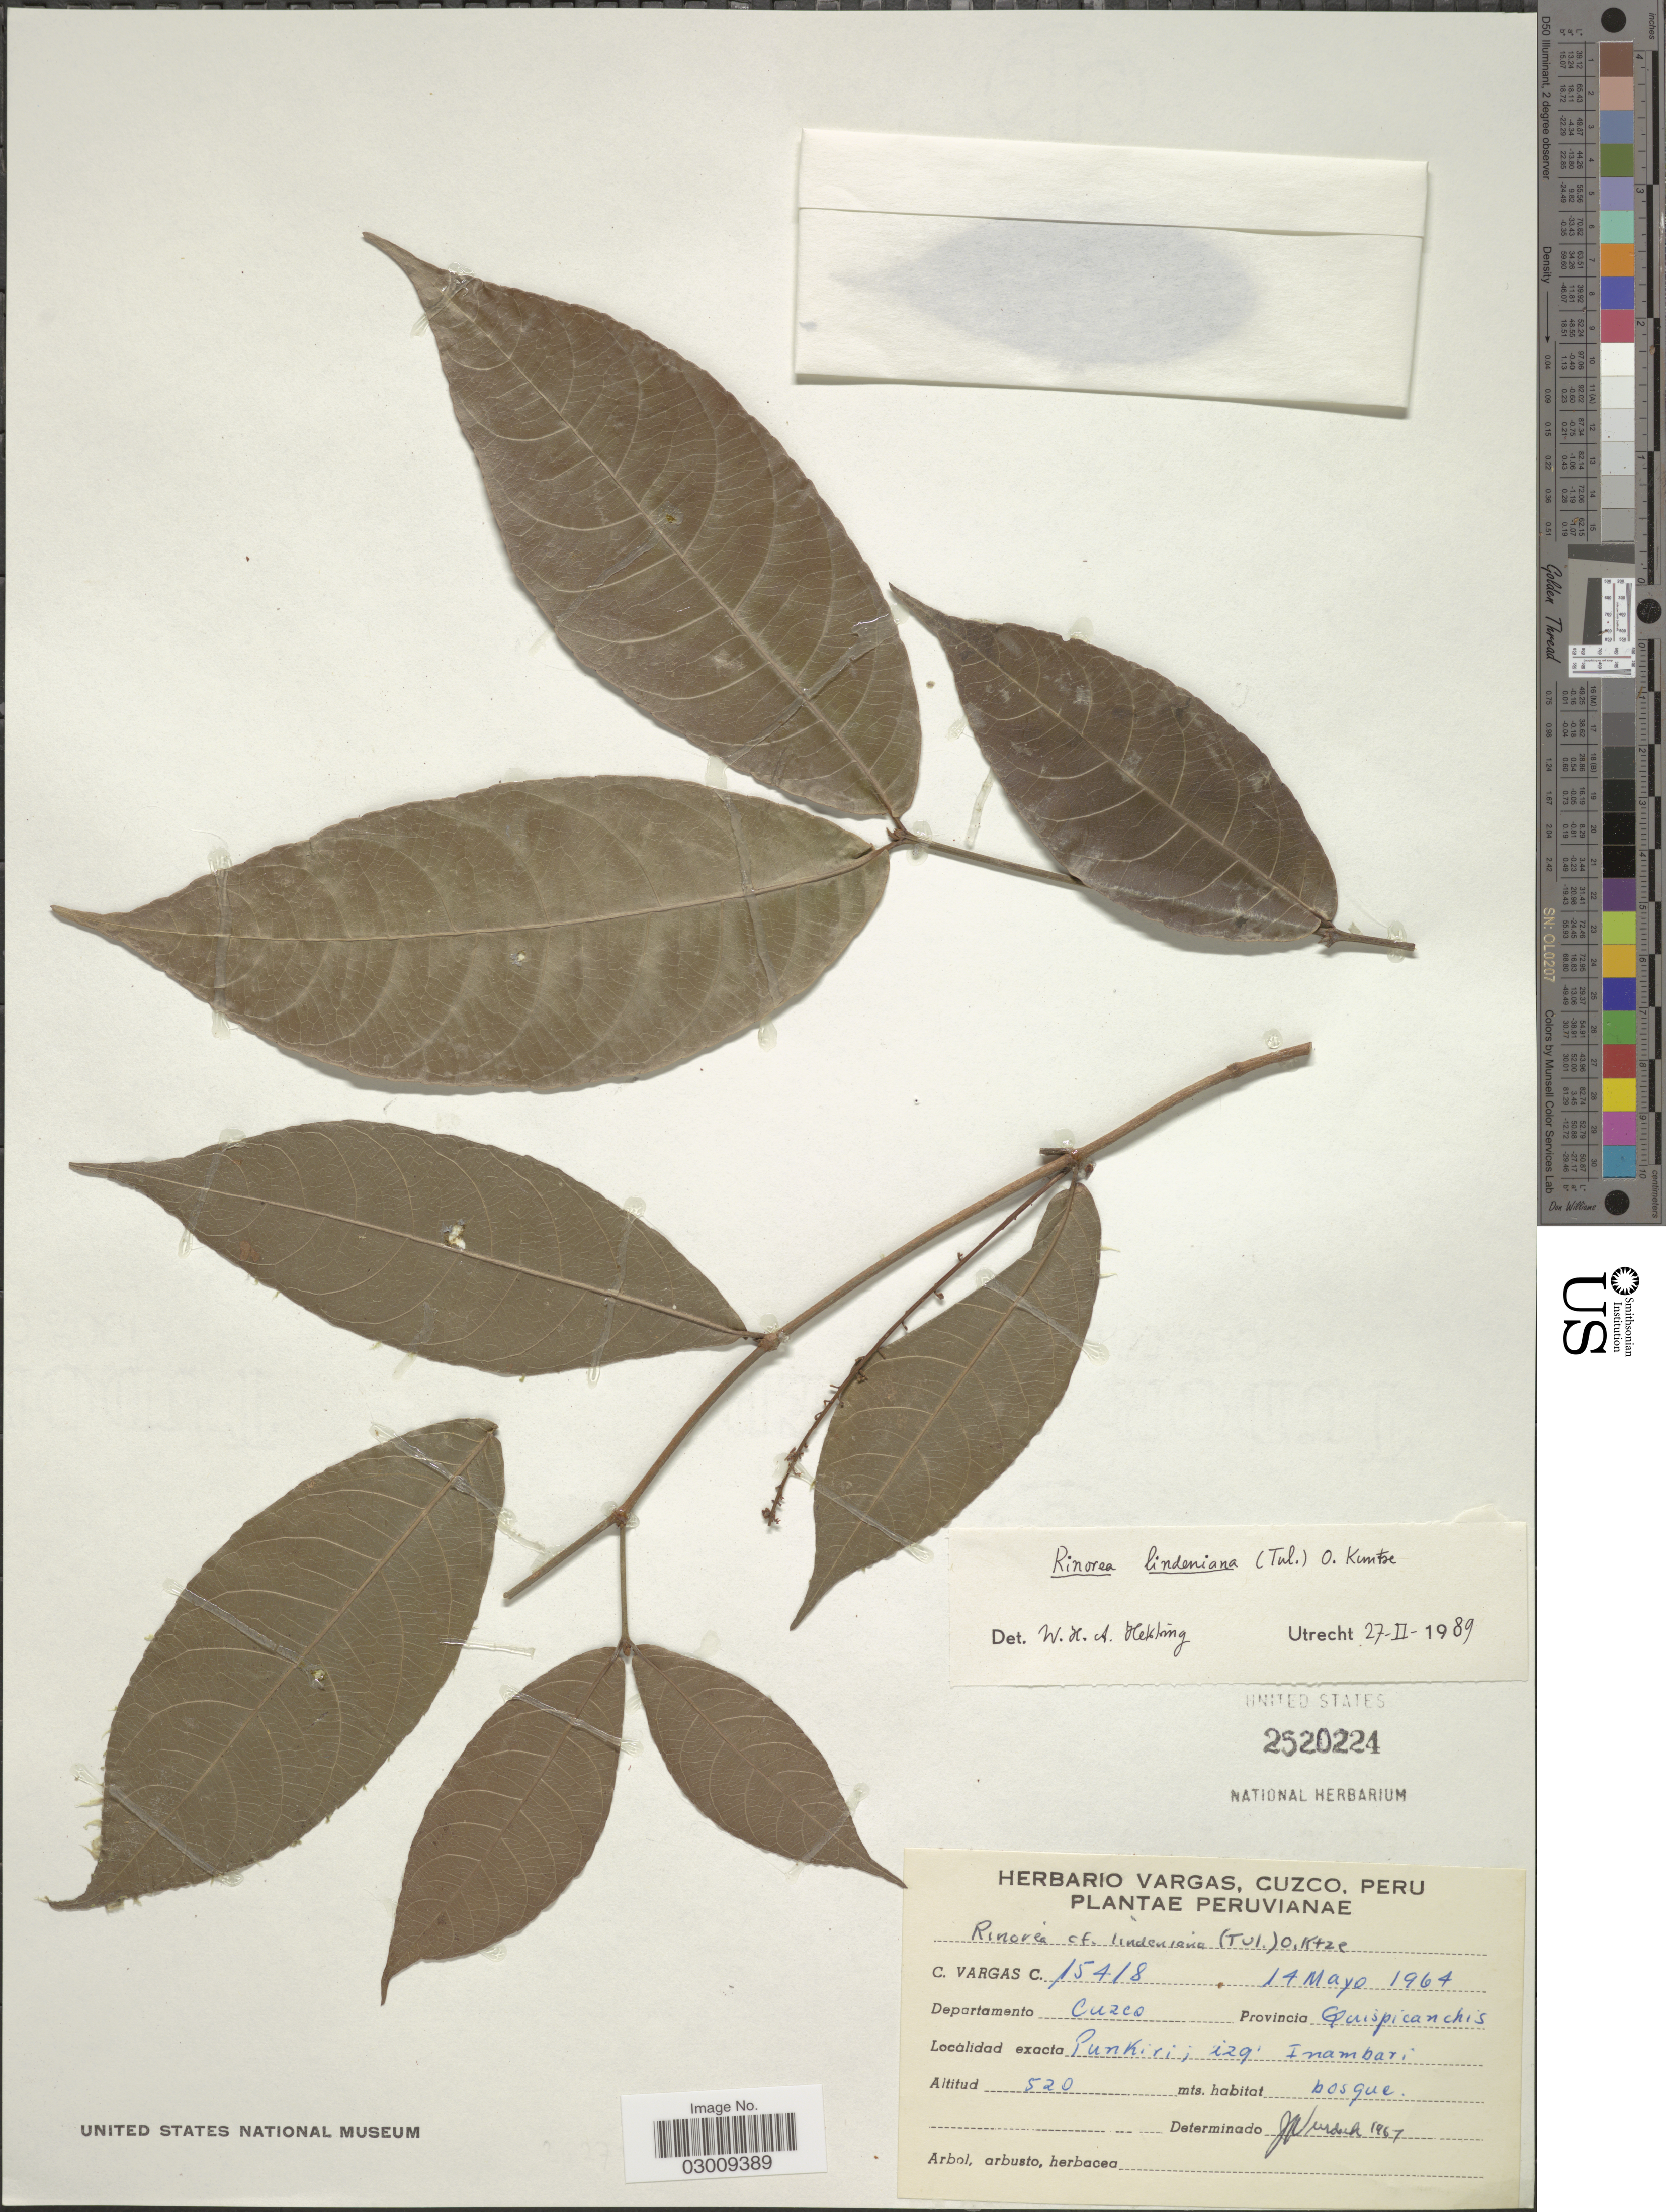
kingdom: Plantae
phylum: Tracheophyta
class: Magnoliopsida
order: Malpighiales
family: Violaceae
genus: Rinorea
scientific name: Rinorea lindeniana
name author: (Tul.) Kuntze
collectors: C. Vargas Calderón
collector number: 15418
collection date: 1964-05-14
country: Peru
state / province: Cusco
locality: Departamento Cuzco. Provincia Quispicanchis. Punkirii izq. Inambari.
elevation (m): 520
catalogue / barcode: US 2520224